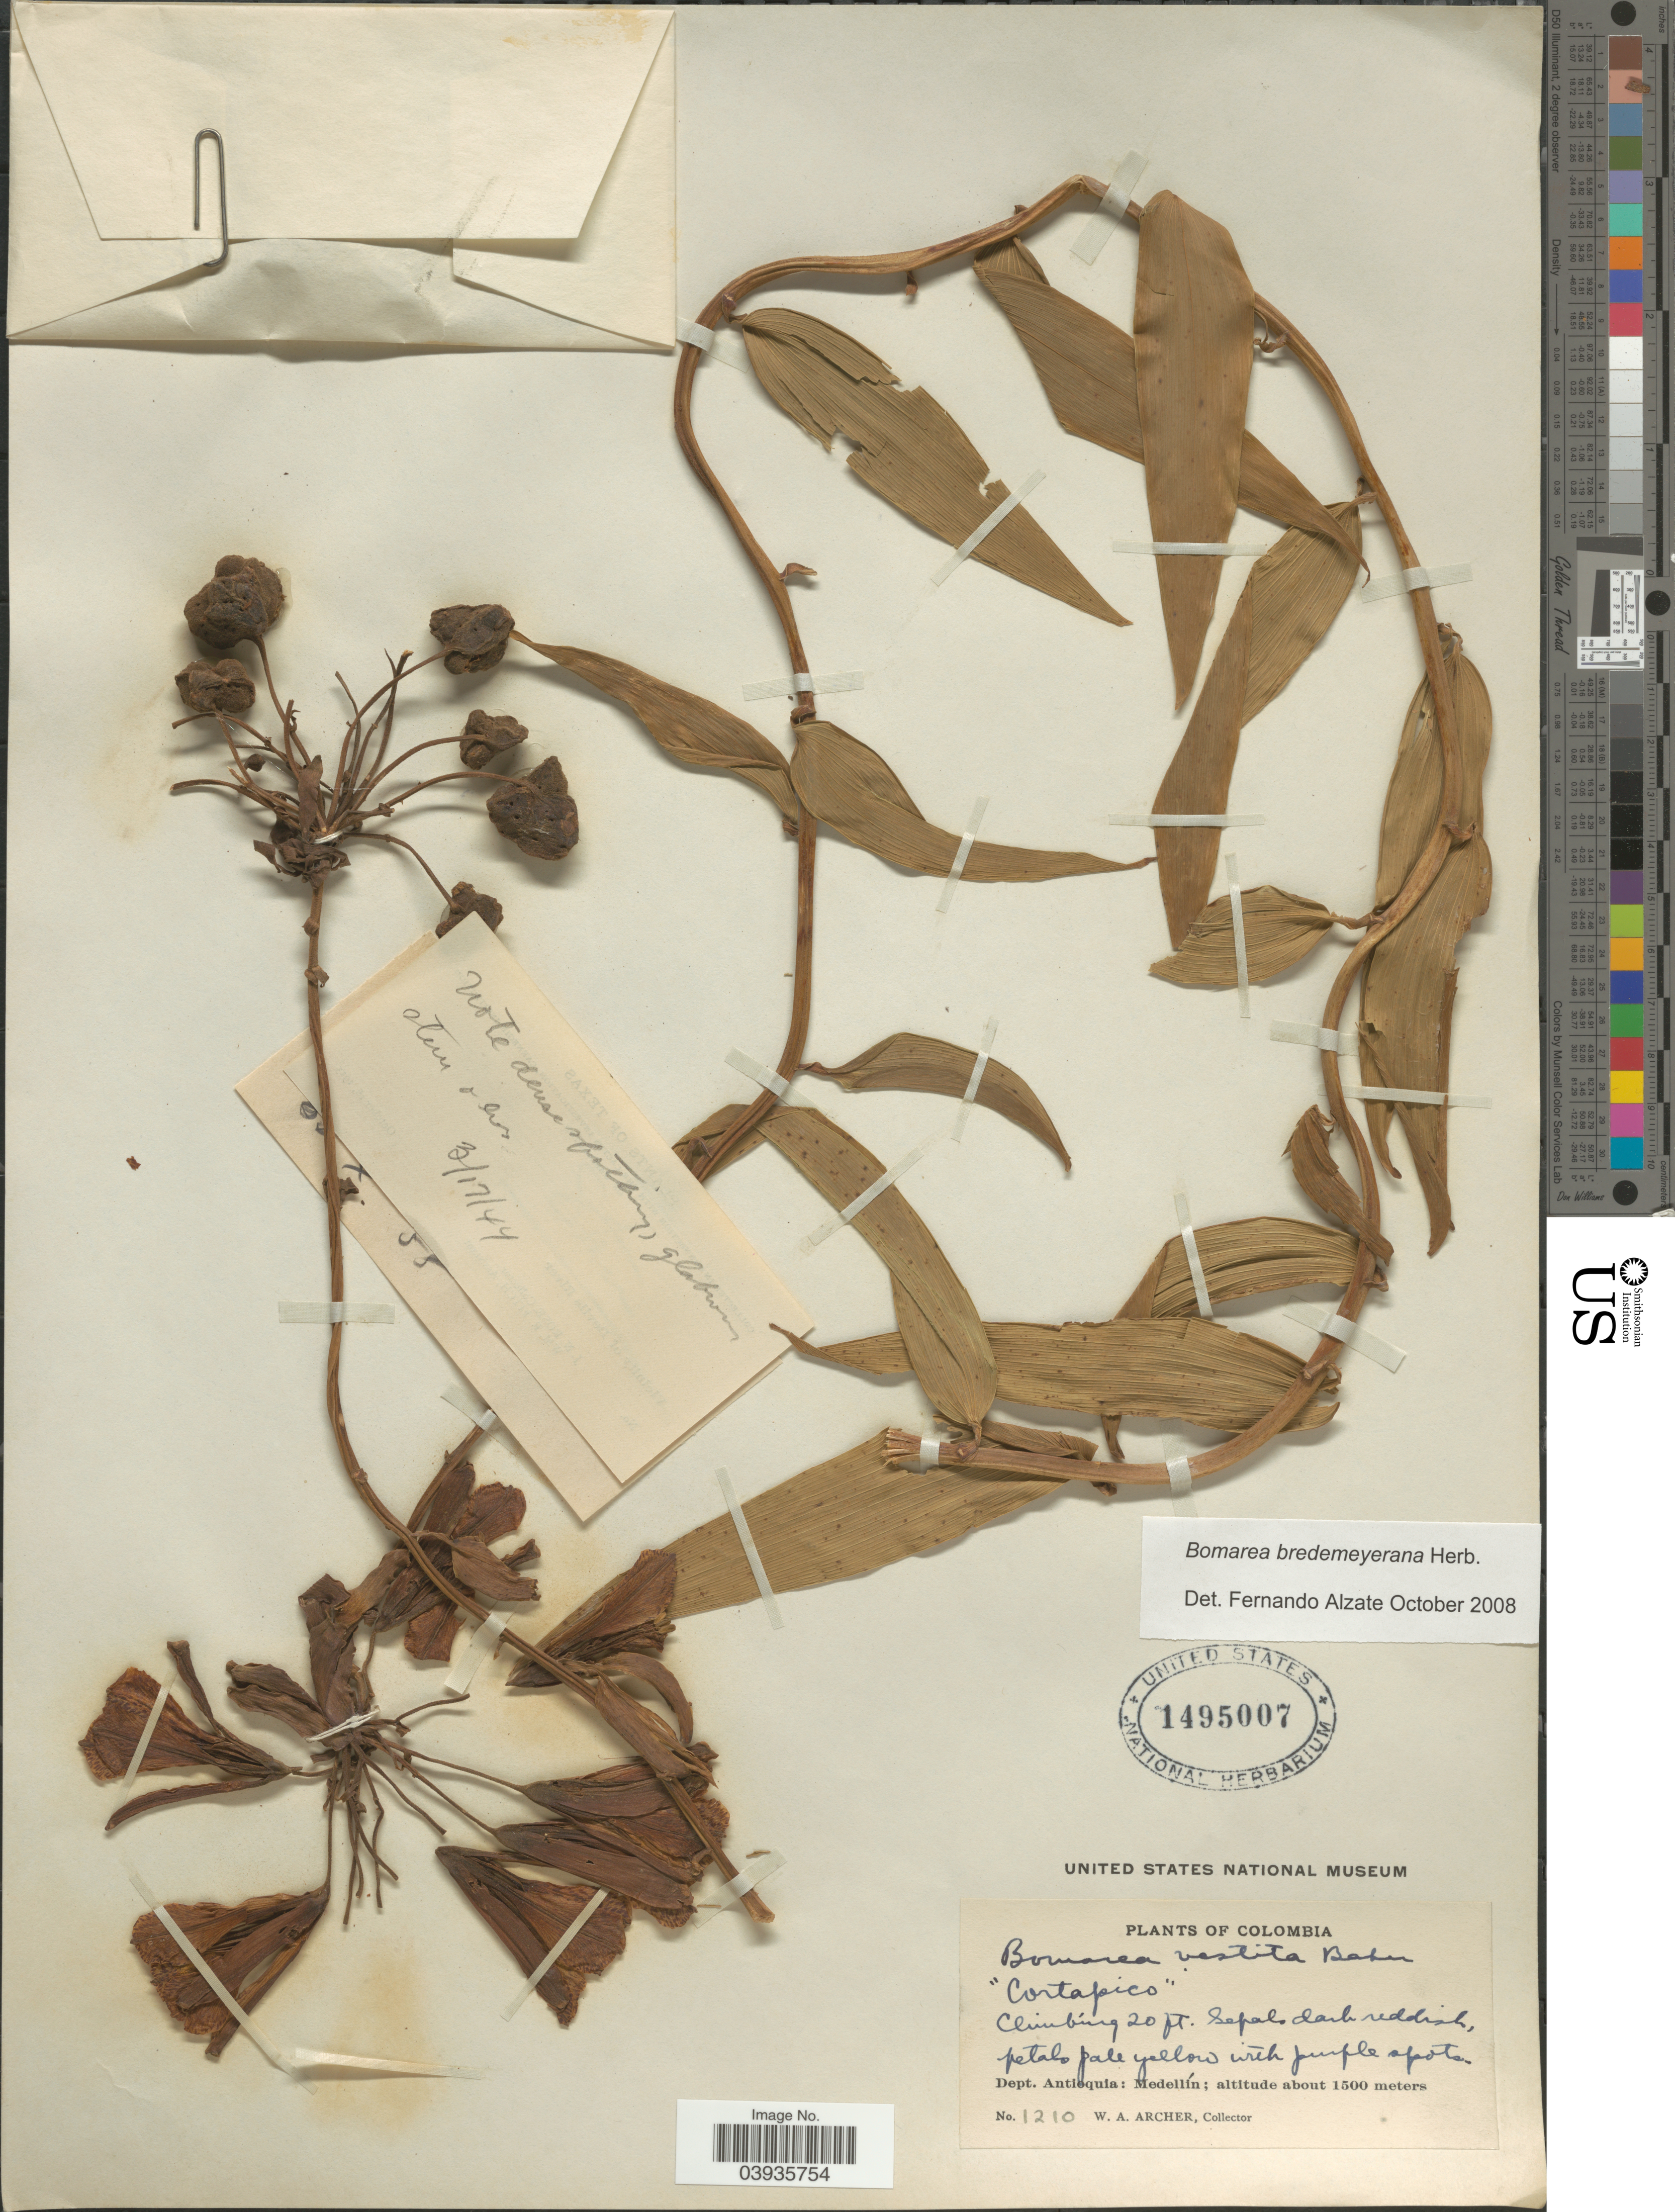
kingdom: Plantae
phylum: Tracheophyta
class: Liliopsida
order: Liliales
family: Alstroemeriaceae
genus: Bomarea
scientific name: Bomarea bredemeyeriana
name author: Herb.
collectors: W. Archer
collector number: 1210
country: Colombia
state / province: Antioquia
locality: Dept. Antioquia: Medellín.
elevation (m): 1500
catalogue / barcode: US 1495007